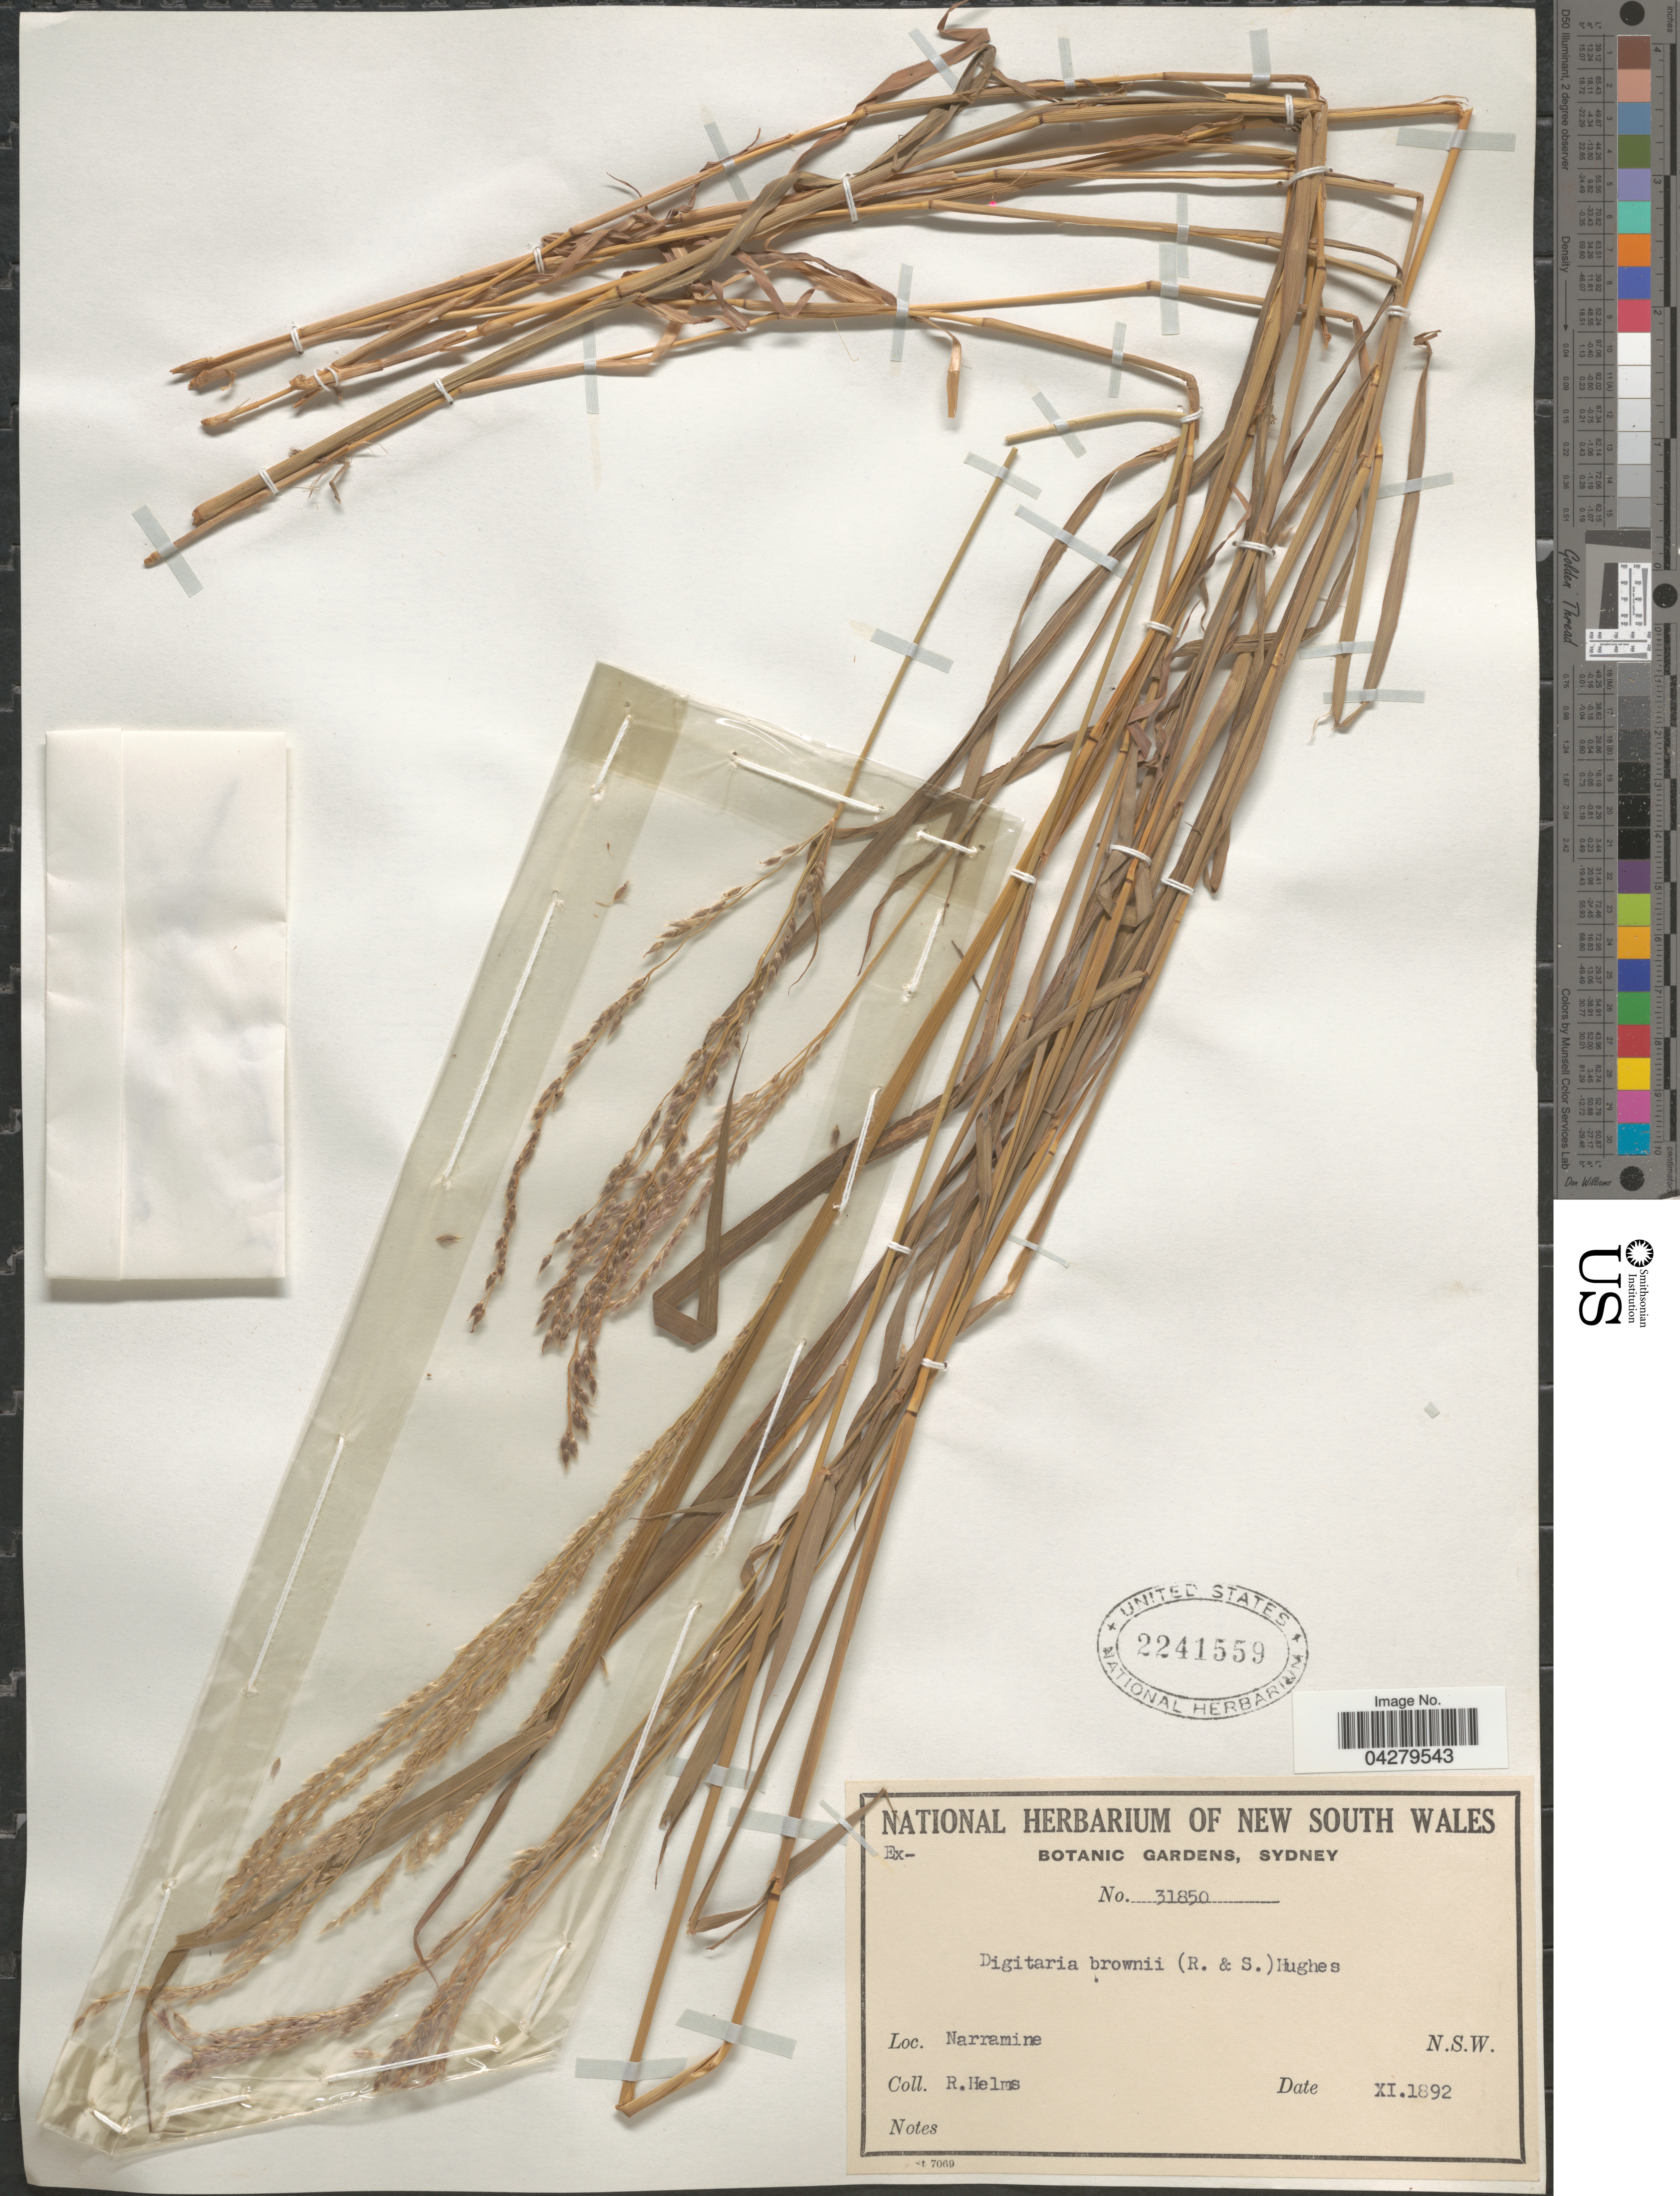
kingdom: Plantae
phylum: Tracheophyta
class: Liliopsida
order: Poales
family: Poaceae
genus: Digitaria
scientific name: Digitaria brownii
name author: (Roem. & Schult.) Hughes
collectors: R. Helms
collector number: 31850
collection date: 1892-11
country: Australia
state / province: New South Wales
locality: Narramine.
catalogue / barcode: US 2241559